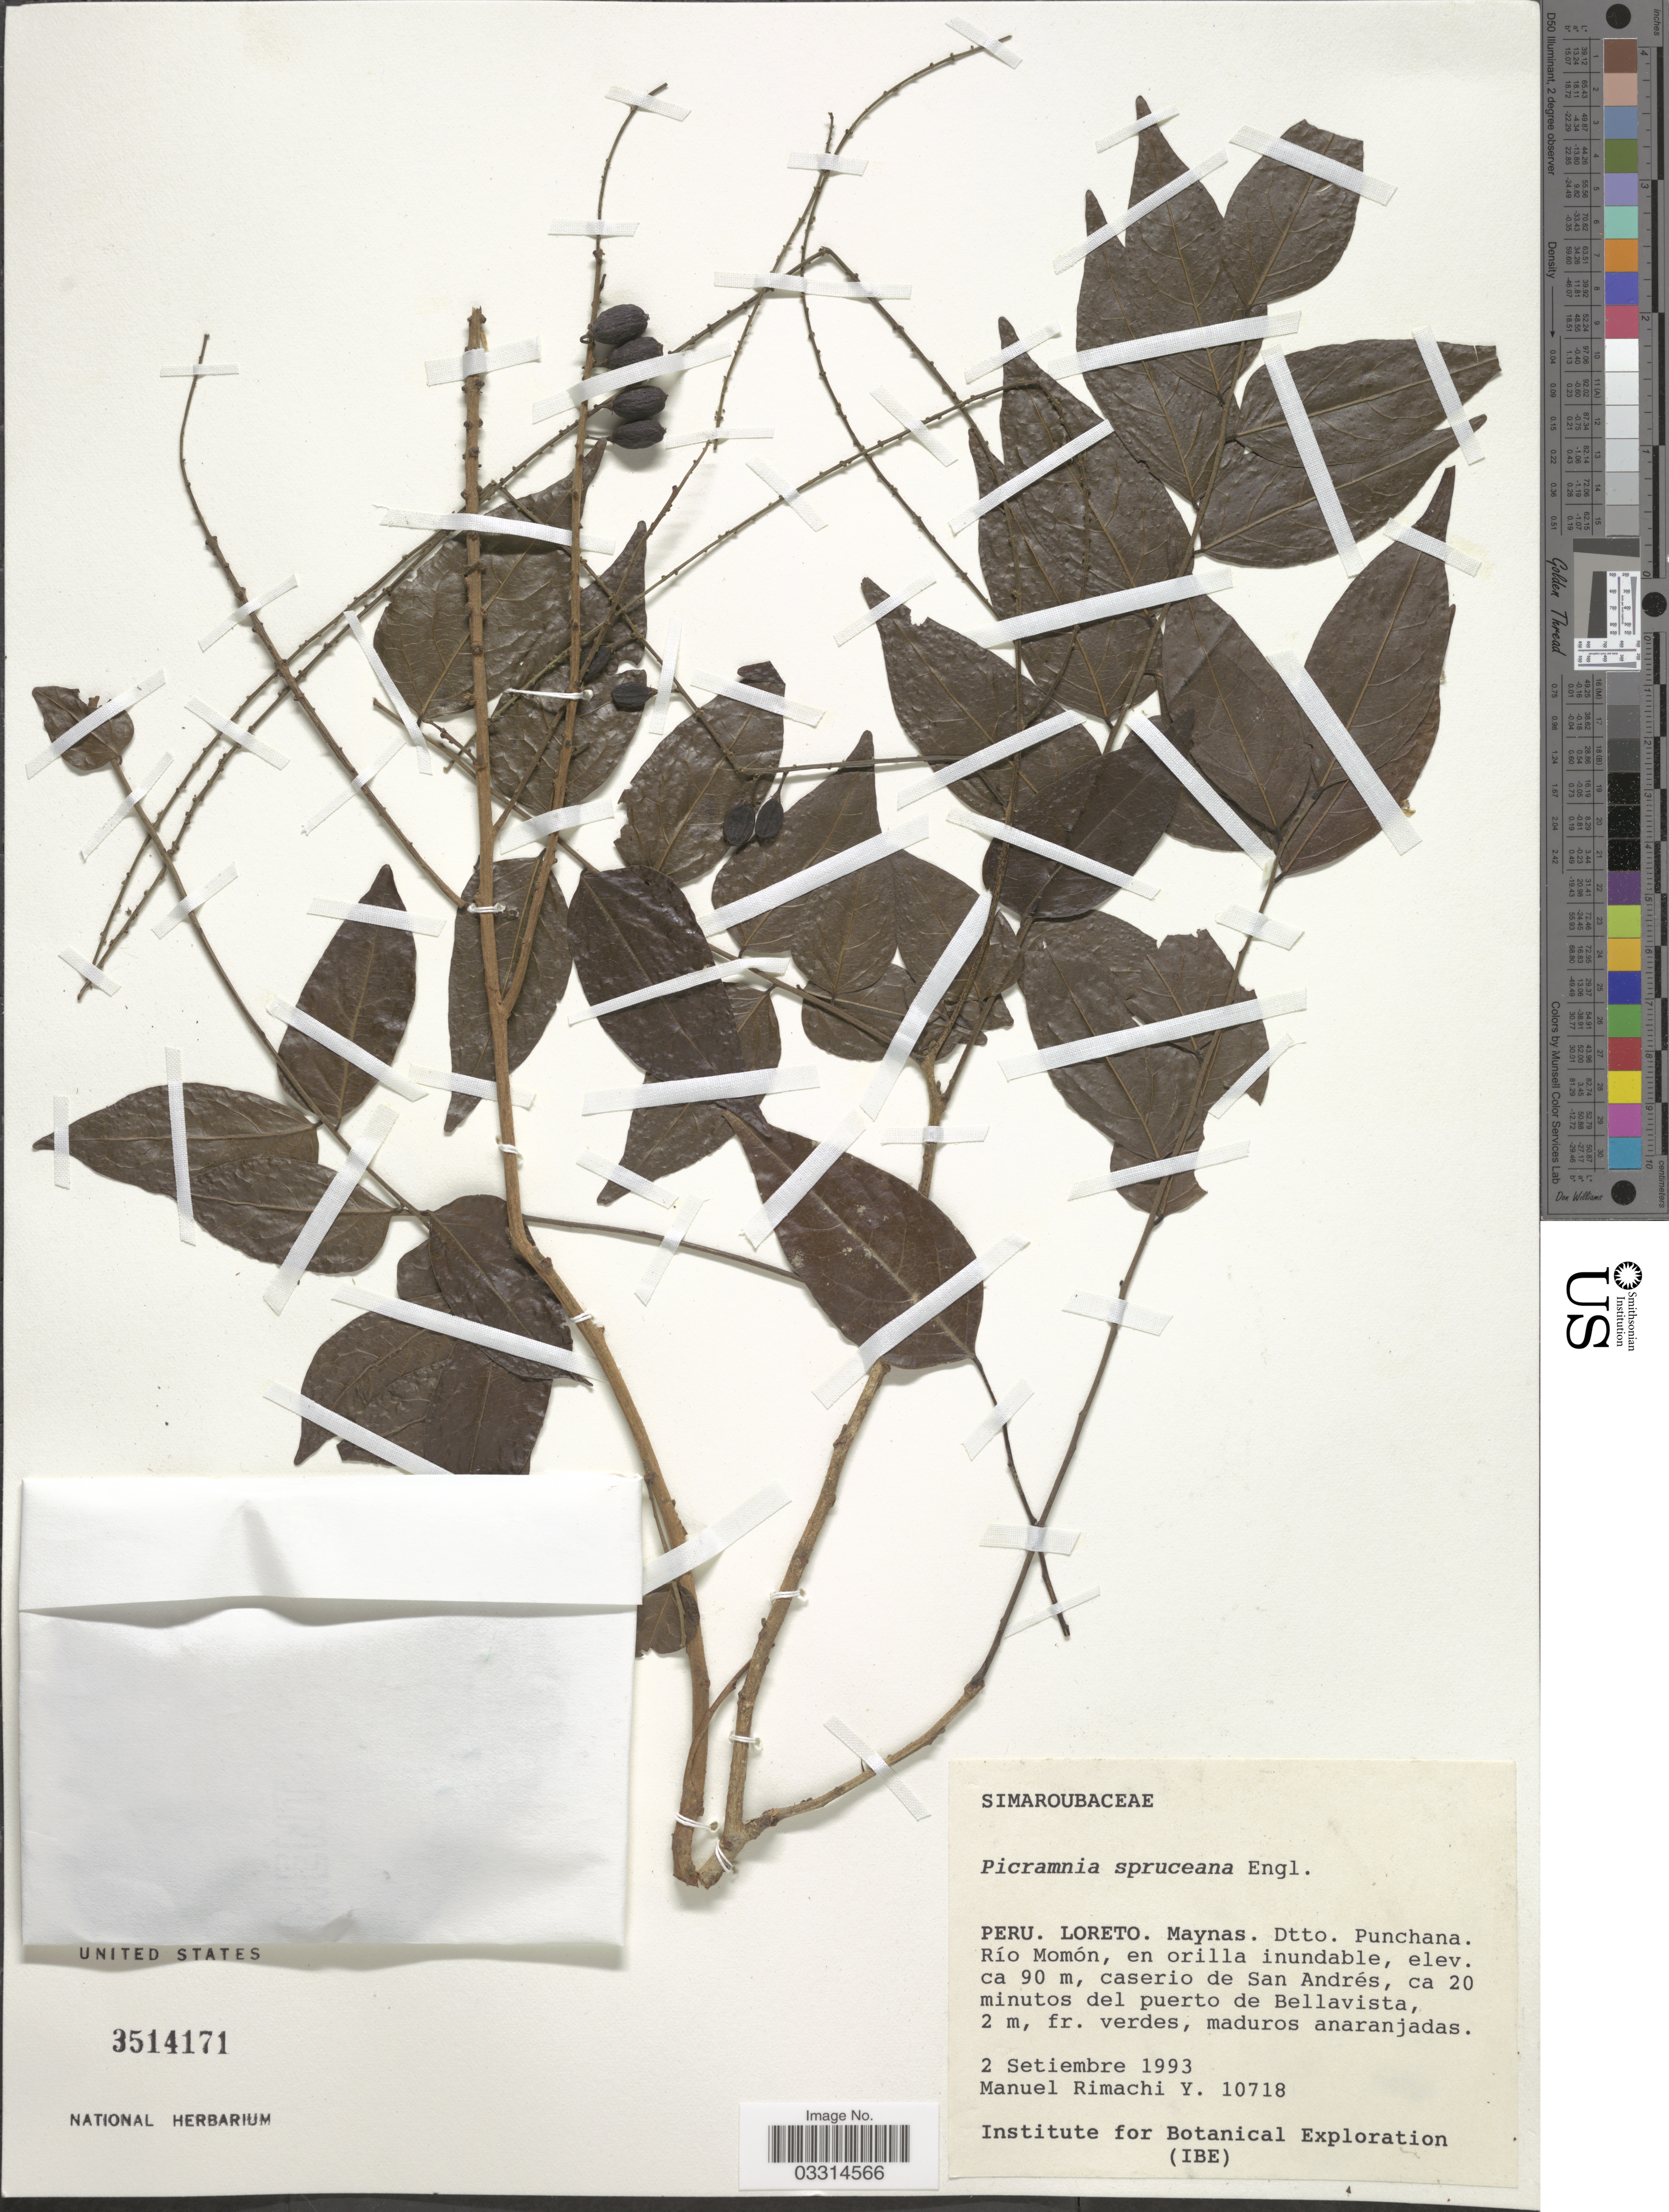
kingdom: Plantae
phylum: Tracheophyta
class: Magnoliopsida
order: Picramniales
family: Picramniaceae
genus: Picramnia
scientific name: Picramnia sellowii subsp. spruceana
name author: (Engl.) Pirani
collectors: M. Rimachi Y.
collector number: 10718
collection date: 1993-09-02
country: Peru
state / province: Loreto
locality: Maynas. Dtto.Punchana. Río Momón, en orilla inundable, caserio de San Andrés ca 20 minutos del puerto de Bellavista.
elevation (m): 90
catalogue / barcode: US 3514171